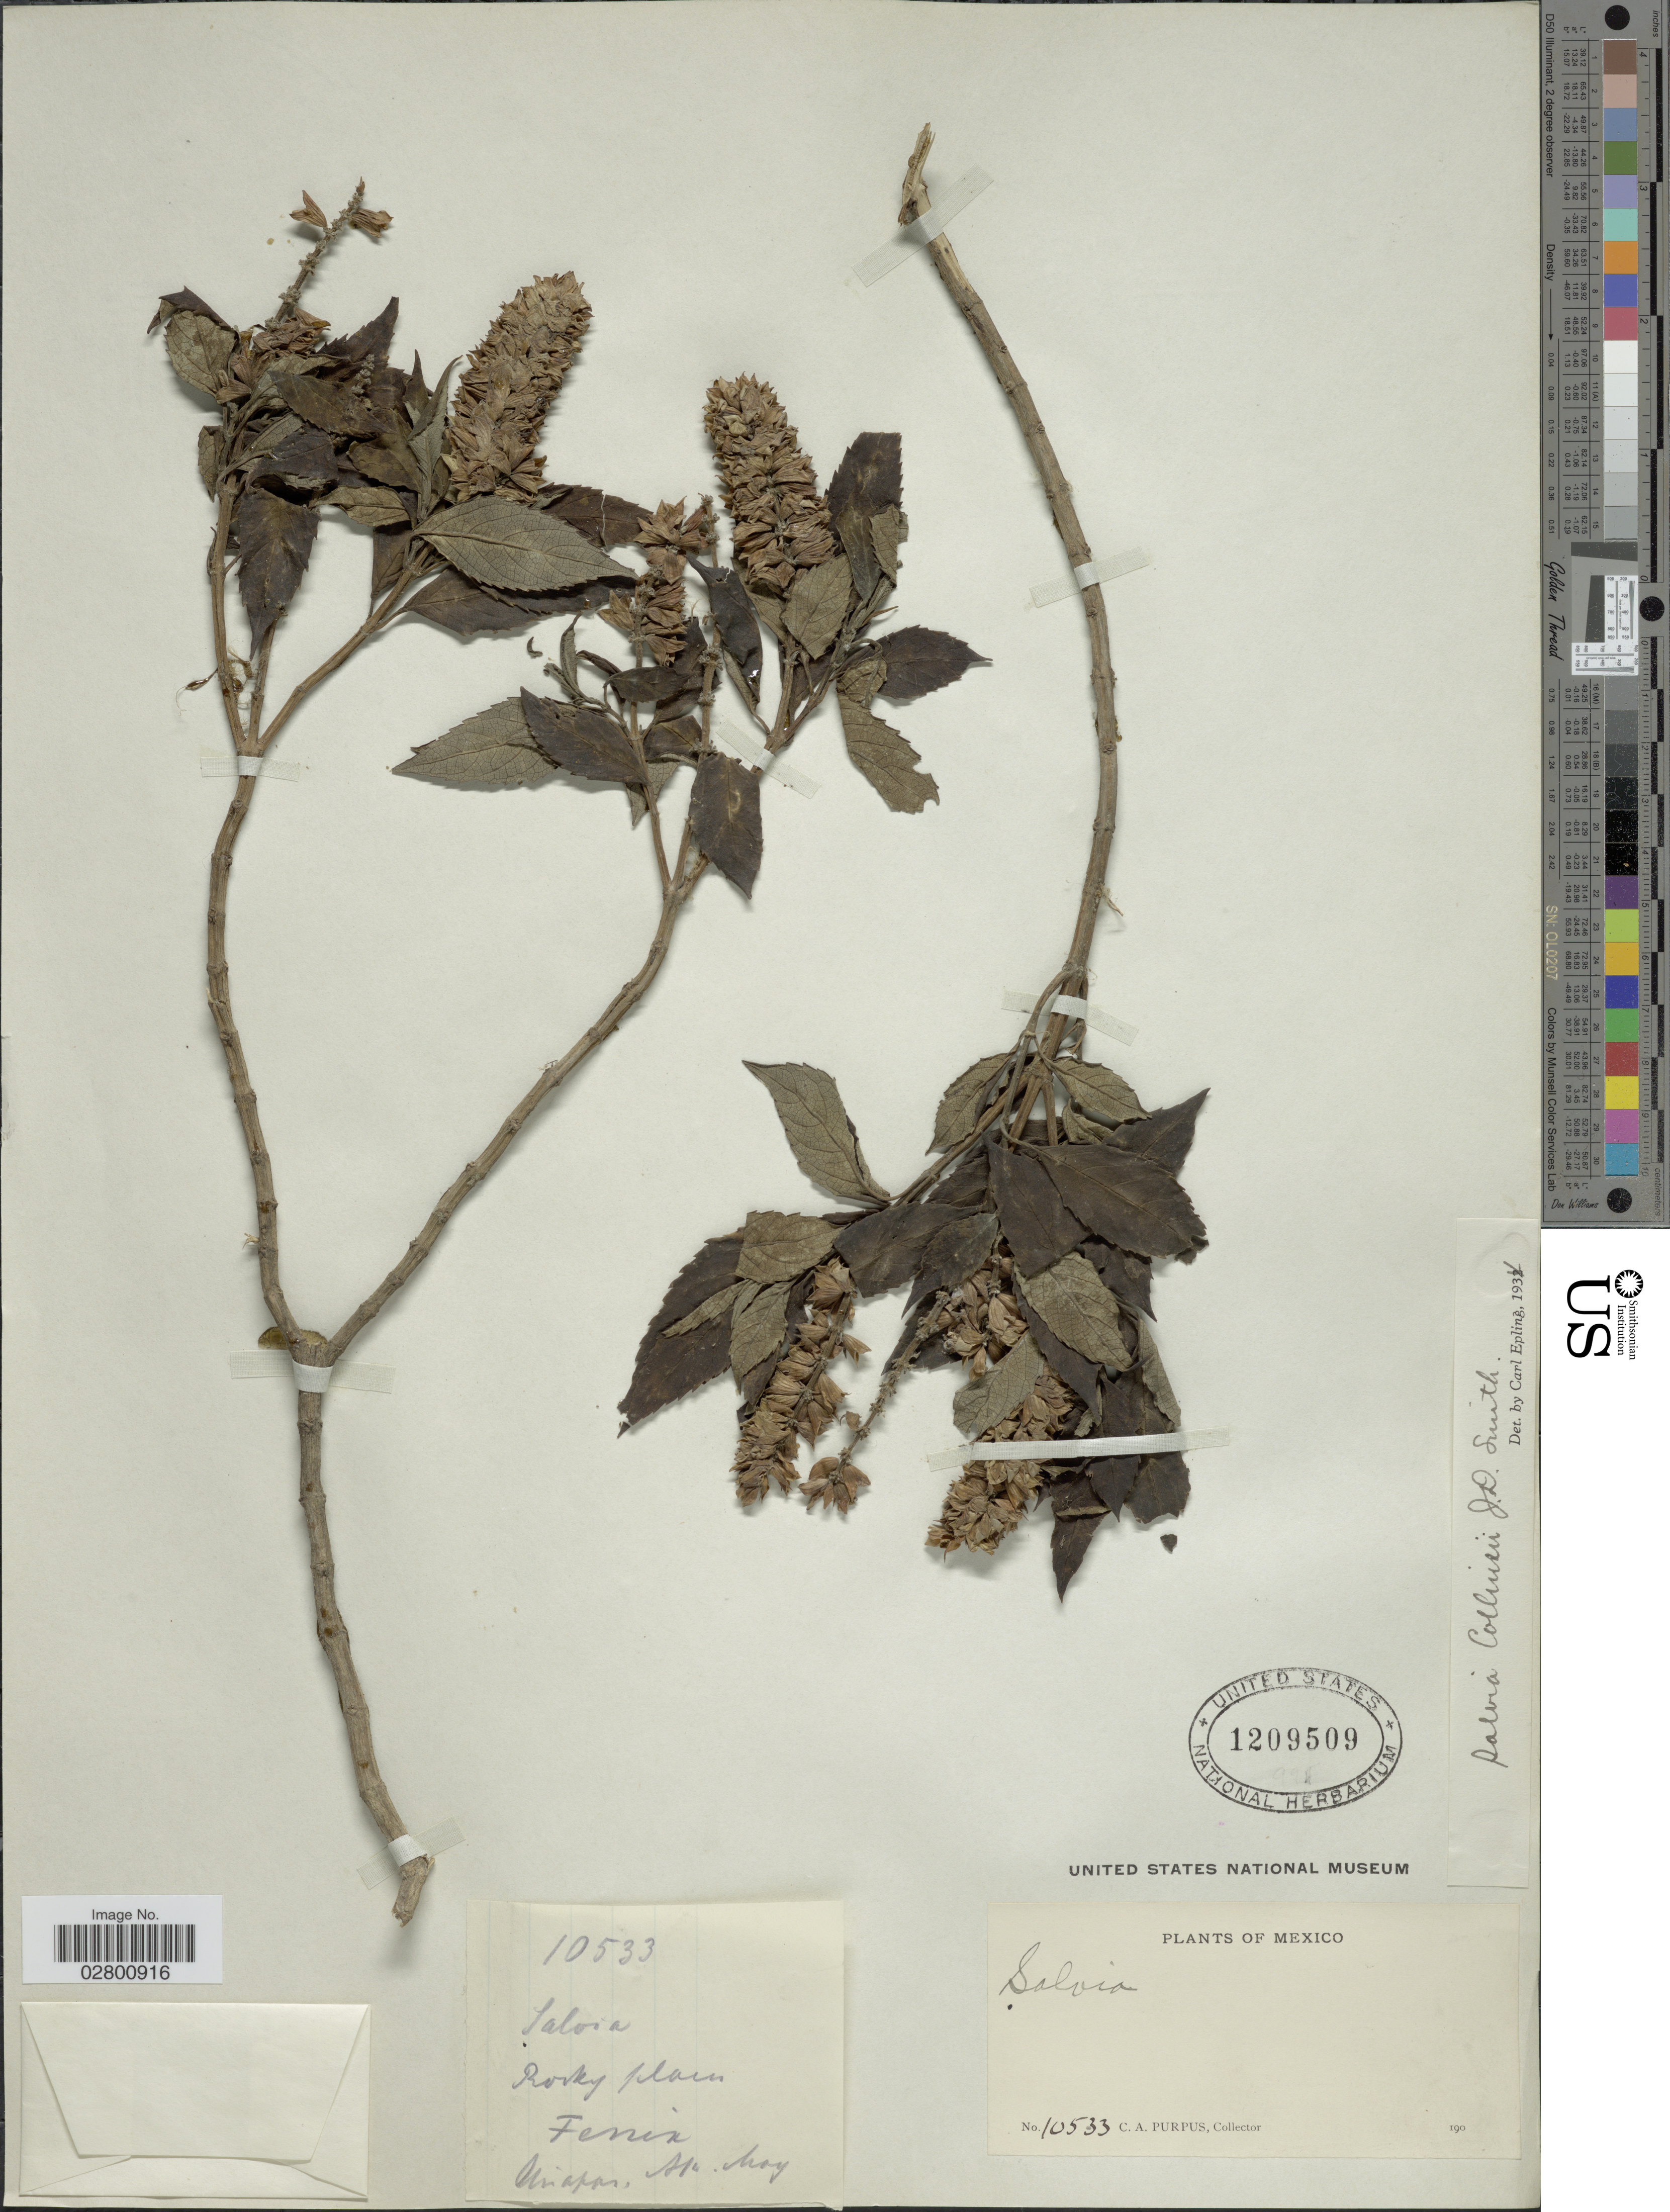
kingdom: Plantae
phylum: Tracheophyta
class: Magnoliopsida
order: Lamiales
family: Lamiaceae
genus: Salvia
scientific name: Salvia collinsii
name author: Donn. Sm.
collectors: C. A. Purpus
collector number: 10533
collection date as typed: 190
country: Mexico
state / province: Chiapas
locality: Rocky plain. Fenia.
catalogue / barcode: US 1209509